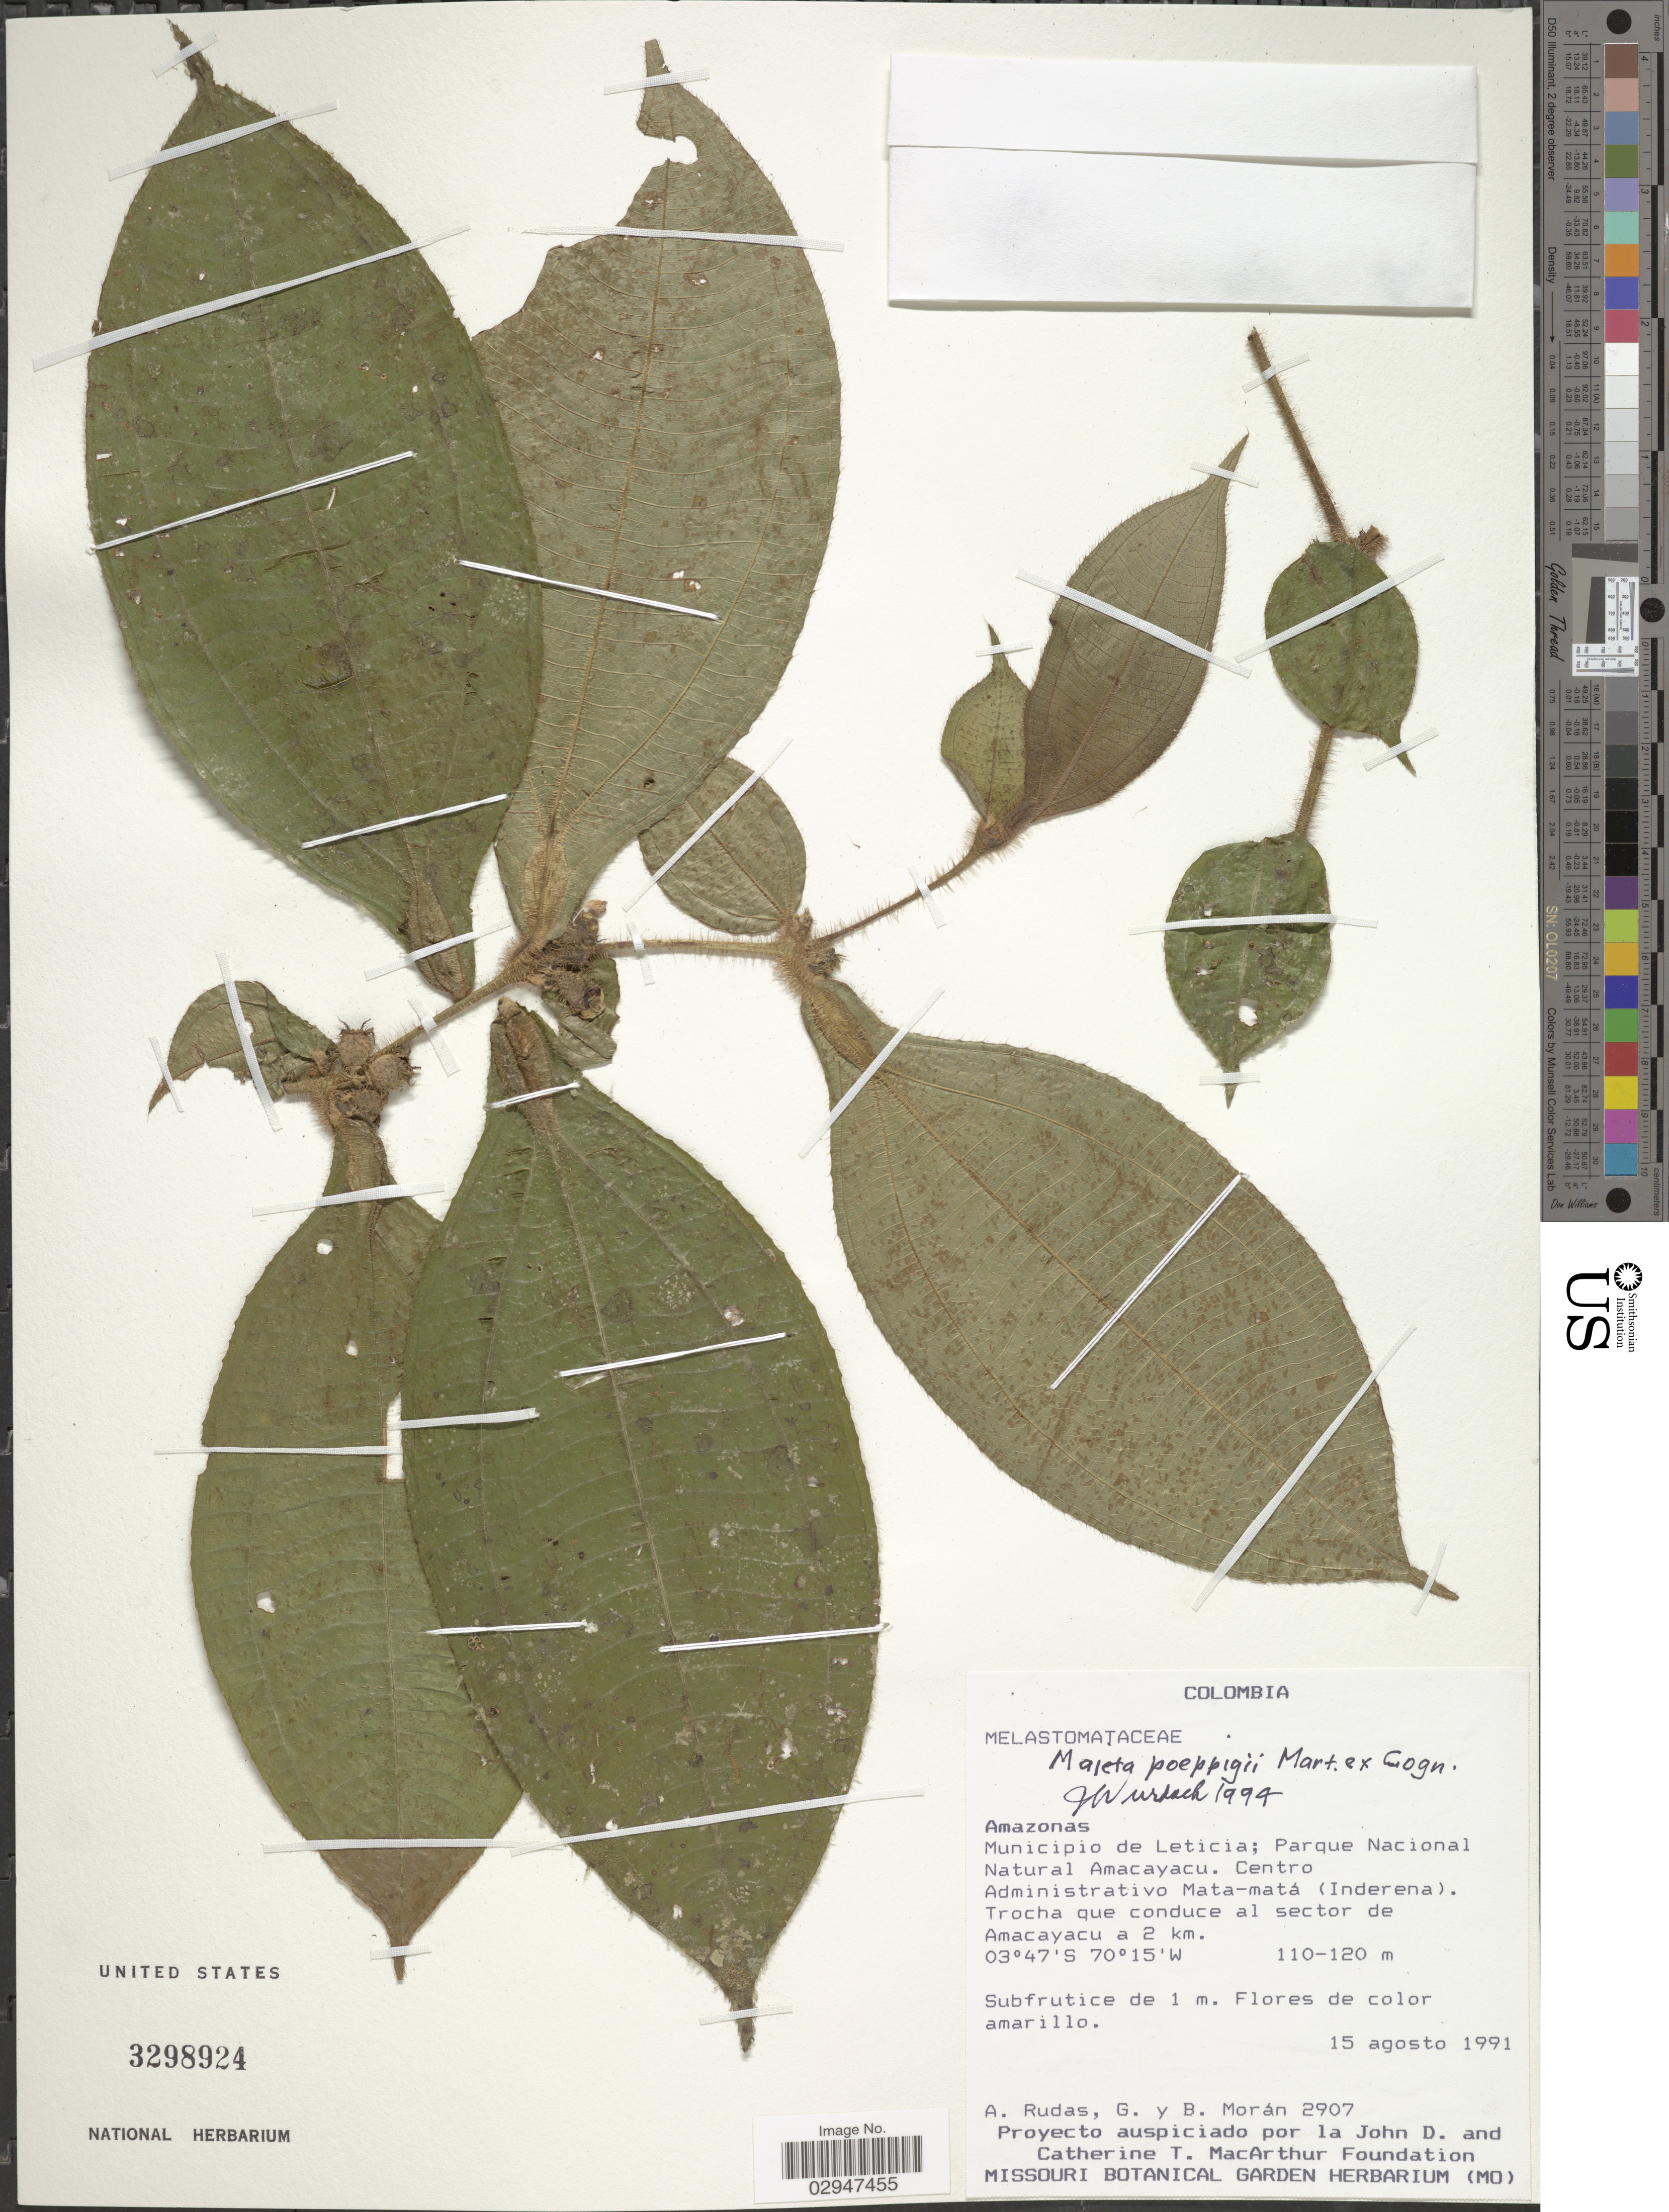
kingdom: Plantae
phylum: Tracheophyta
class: Magnoliopsida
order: Myrtales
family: Melastomataceae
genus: Maieta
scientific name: Maieta poeppigii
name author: Mart. ex Triana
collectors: A. Rudas, G. Moran & B. Moran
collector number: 2907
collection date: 1991-08-15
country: Colombia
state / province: Amazônas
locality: Amazonas. Municipio de Leticia; Parque Nacional Natural Amacayacu. Centro Administrativo Mata-matá (Inderena). Trocha que conduce al sector de Amacayacu a 2 km.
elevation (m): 110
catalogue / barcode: US 3298924